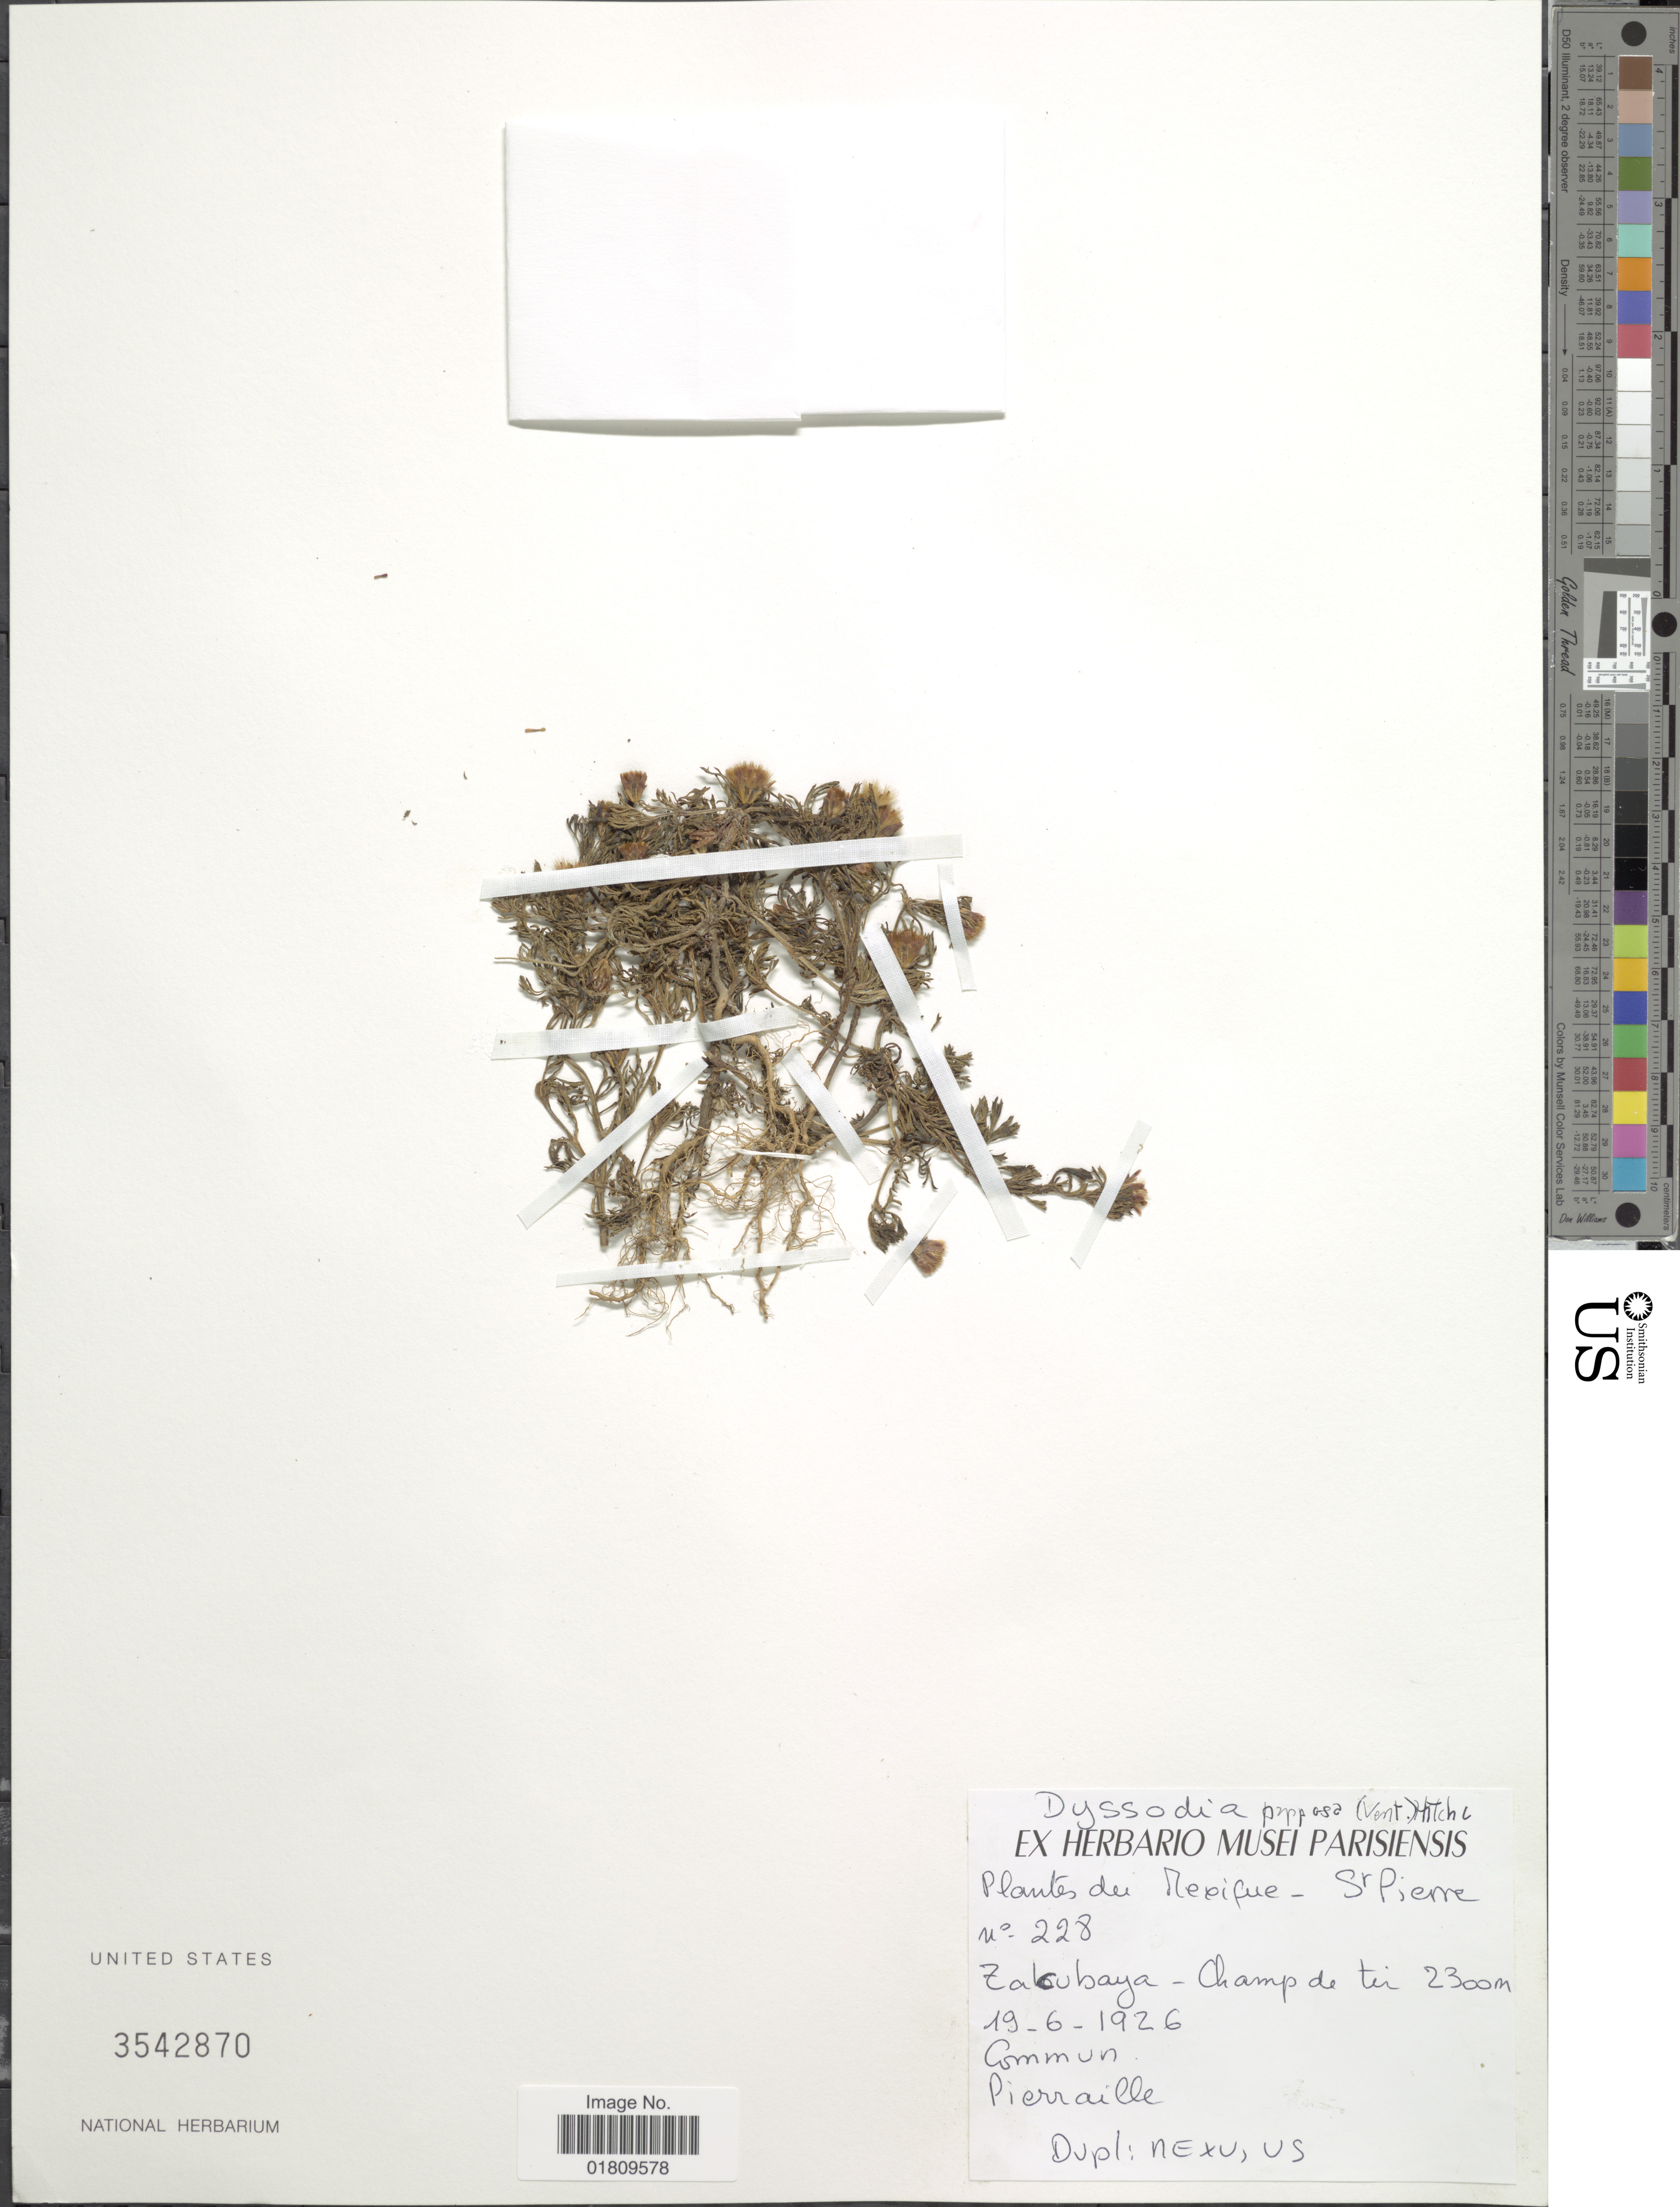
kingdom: Plantae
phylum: Tracheophyta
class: Magnoliopsida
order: Asterales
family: Asteraceae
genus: Dyssodia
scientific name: Dyssodia papposa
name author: (Vent.) Hitchc.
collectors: ex herb. Mus. Paraensis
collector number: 228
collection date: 1926-06-19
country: Mexico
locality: St. Pierre, Zacubaya, Champ de tir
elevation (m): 2300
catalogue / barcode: US 3542870